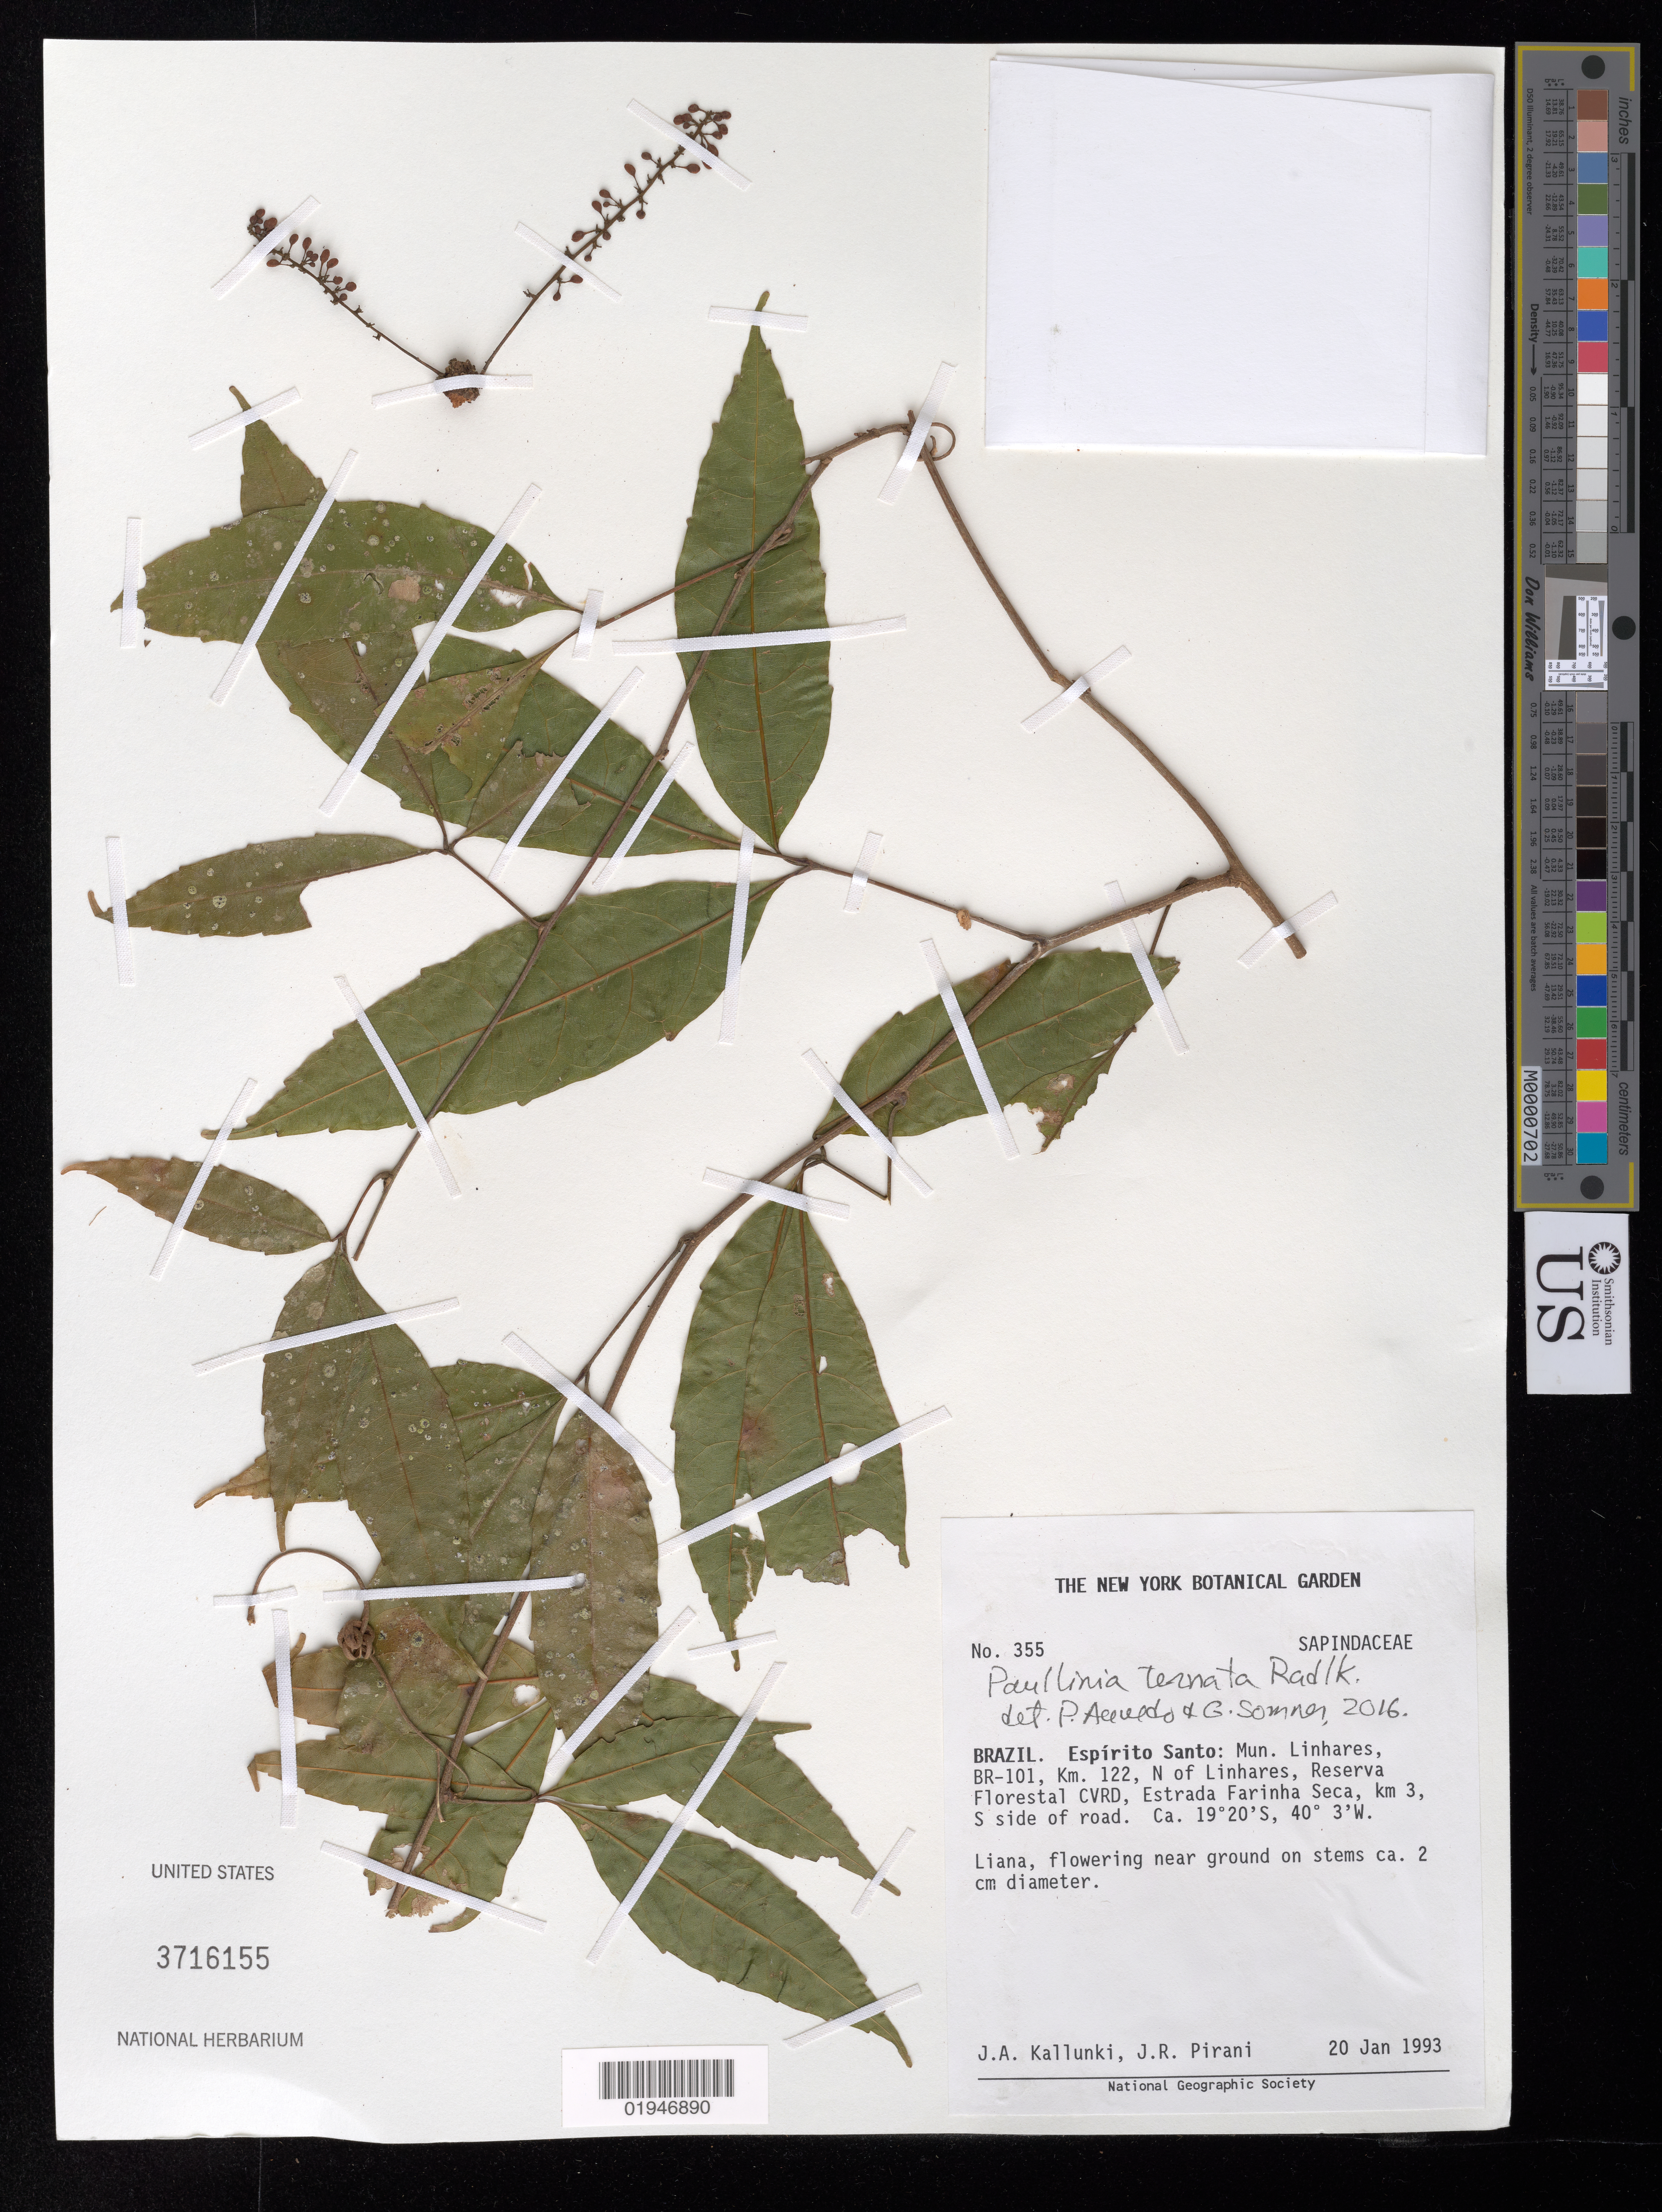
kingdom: Plantae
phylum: Tracheophyta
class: Magnoliopsida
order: Sapindales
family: Sapindaceae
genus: Paullinia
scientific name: Paullinia ternata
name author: Radlk.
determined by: Acevedo-Rodríguez, P.; Somner, G. V.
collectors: J. Kallunki & J. R. Pirani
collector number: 355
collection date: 1993-01-20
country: Brazil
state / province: Espirito Santo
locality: Mun. Linhares, BR-101, km 122, N. of Linhares, Reserva Florestal CVRD. Estrada Farinha Seca. km 3, S side of road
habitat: Roadside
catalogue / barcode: US 3716155